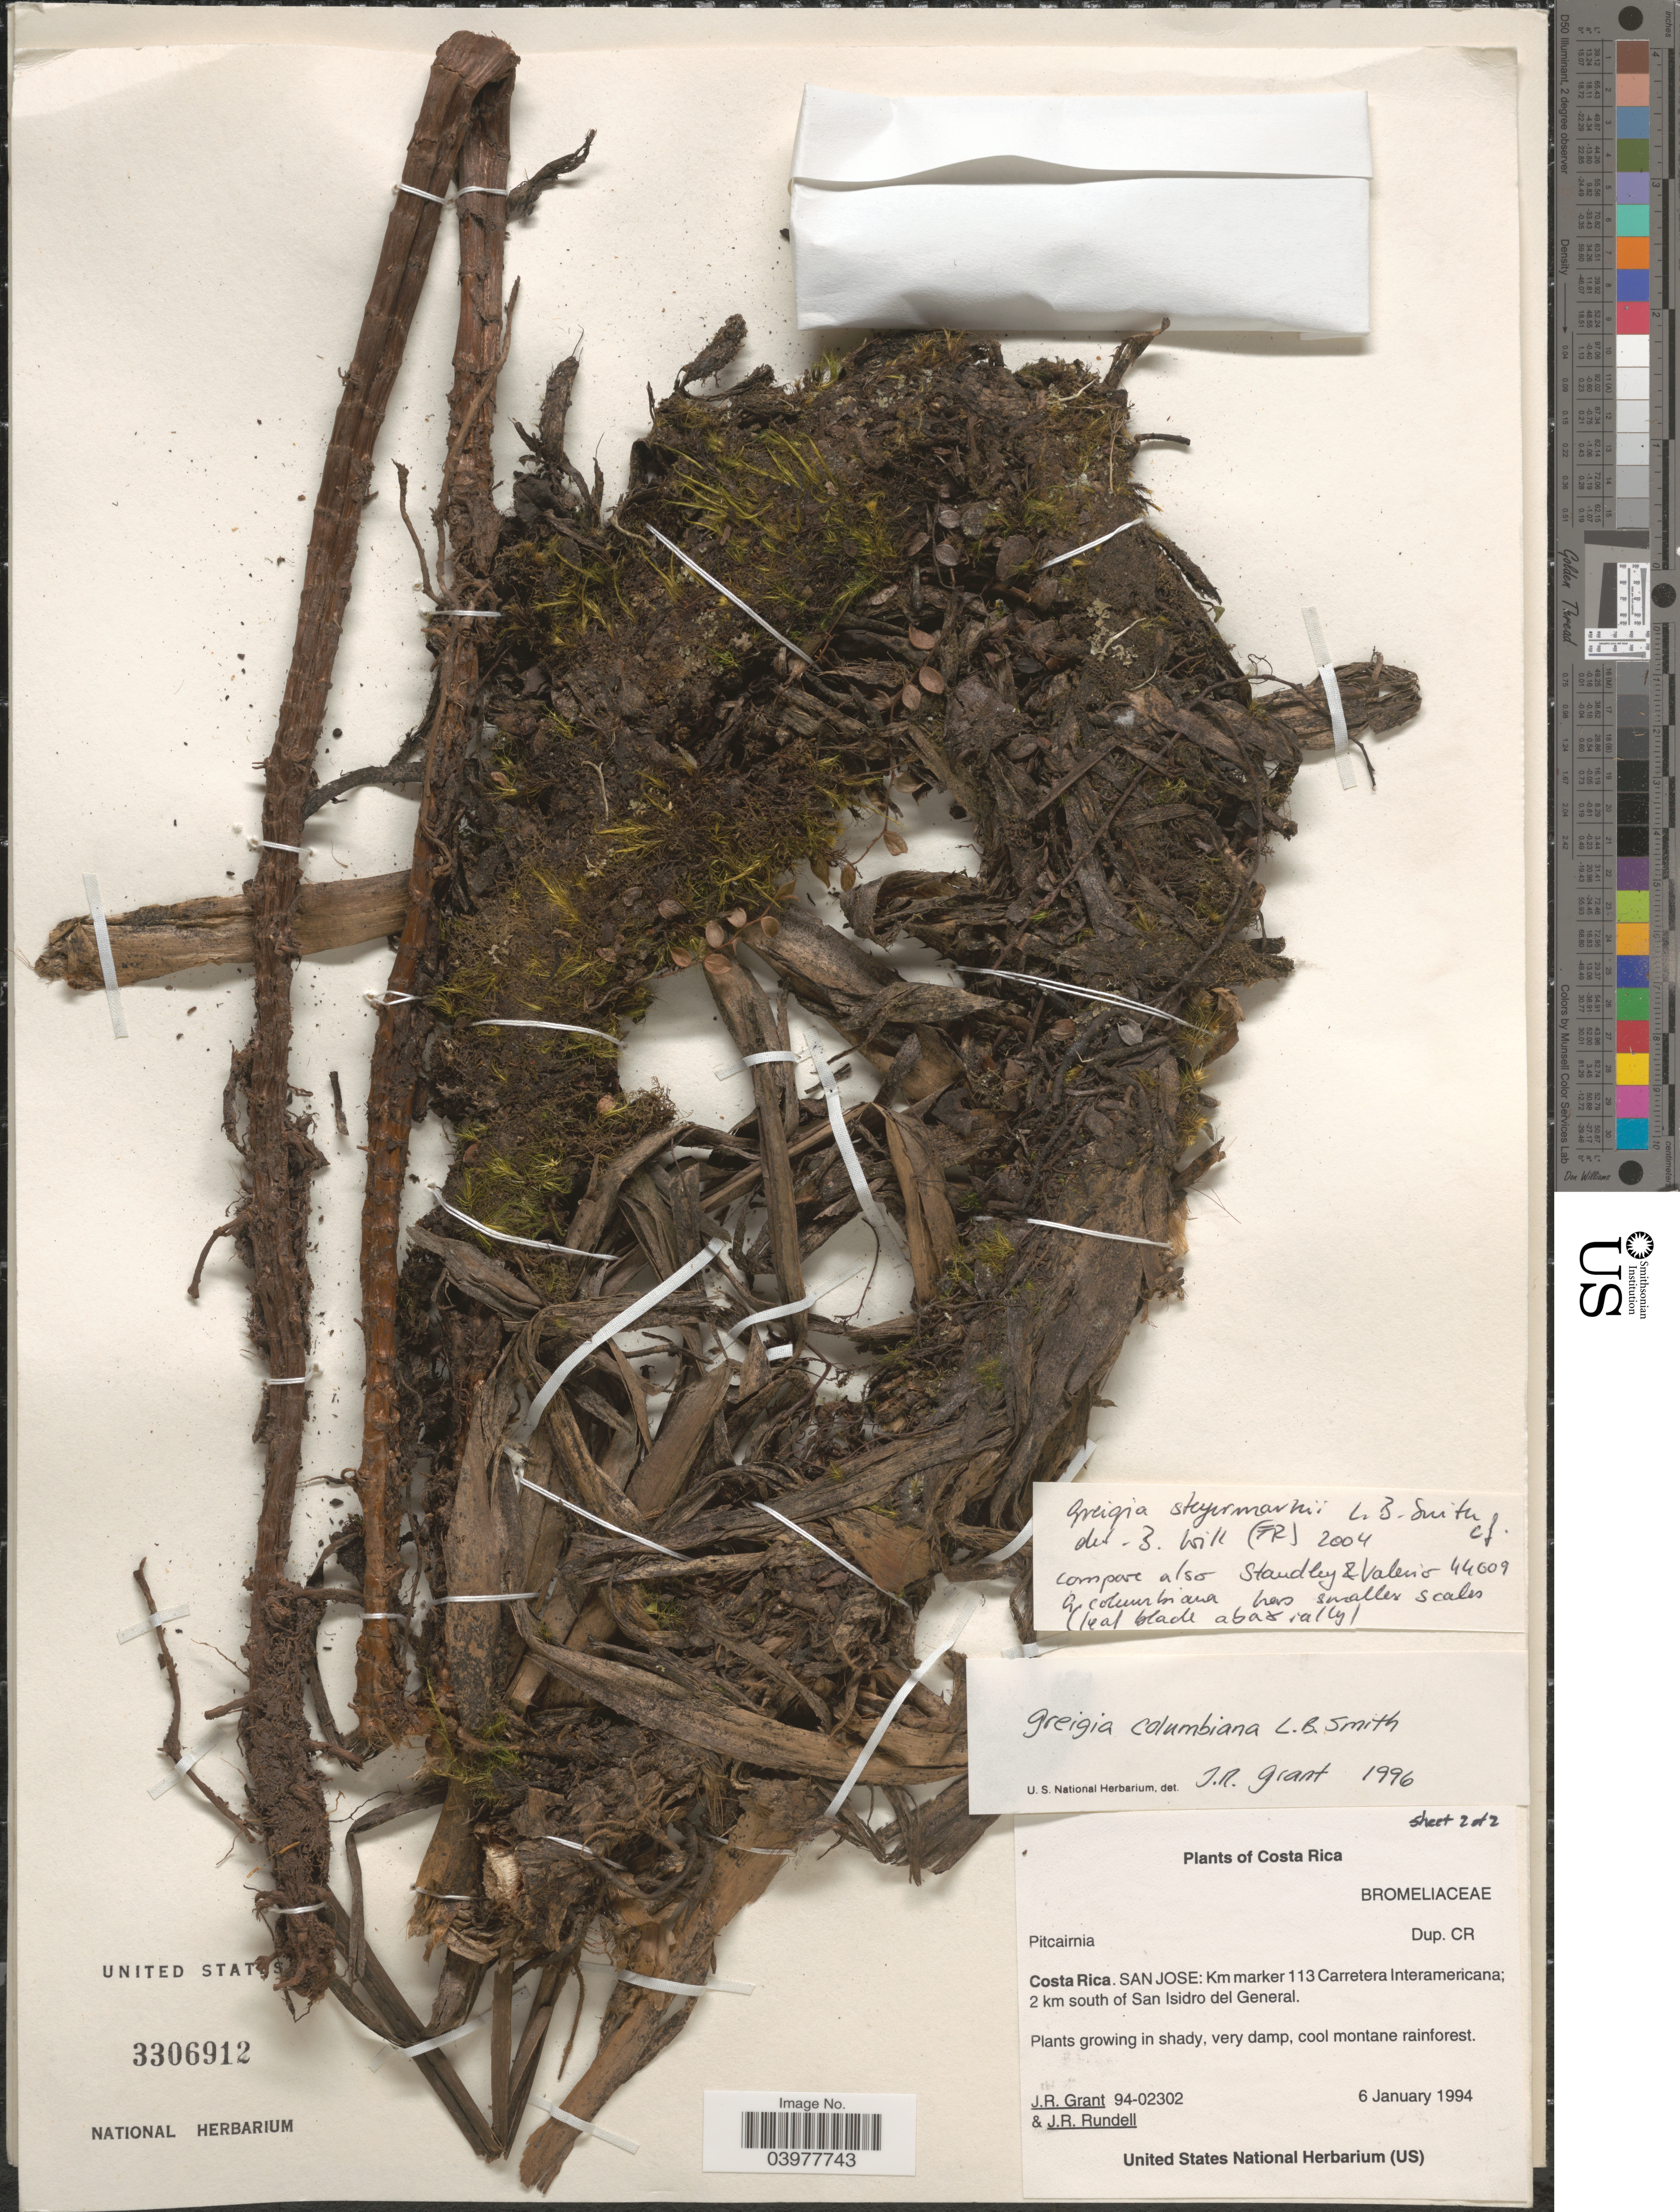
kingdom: Plantae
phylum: Tracheophyta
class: Liliopsida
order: Poales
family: Bromeliaceae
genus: Greigia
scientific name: Greigia steyermarkii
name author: L.B. Sm.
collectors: J. Grant & J. R. Rundell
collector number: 94-02302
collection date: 1994-01-06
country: Costa Rica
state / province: San José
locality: Km marker 113 Carretera Interamericana; 2 km south of San Isidro del General.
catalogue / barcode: US 3306912